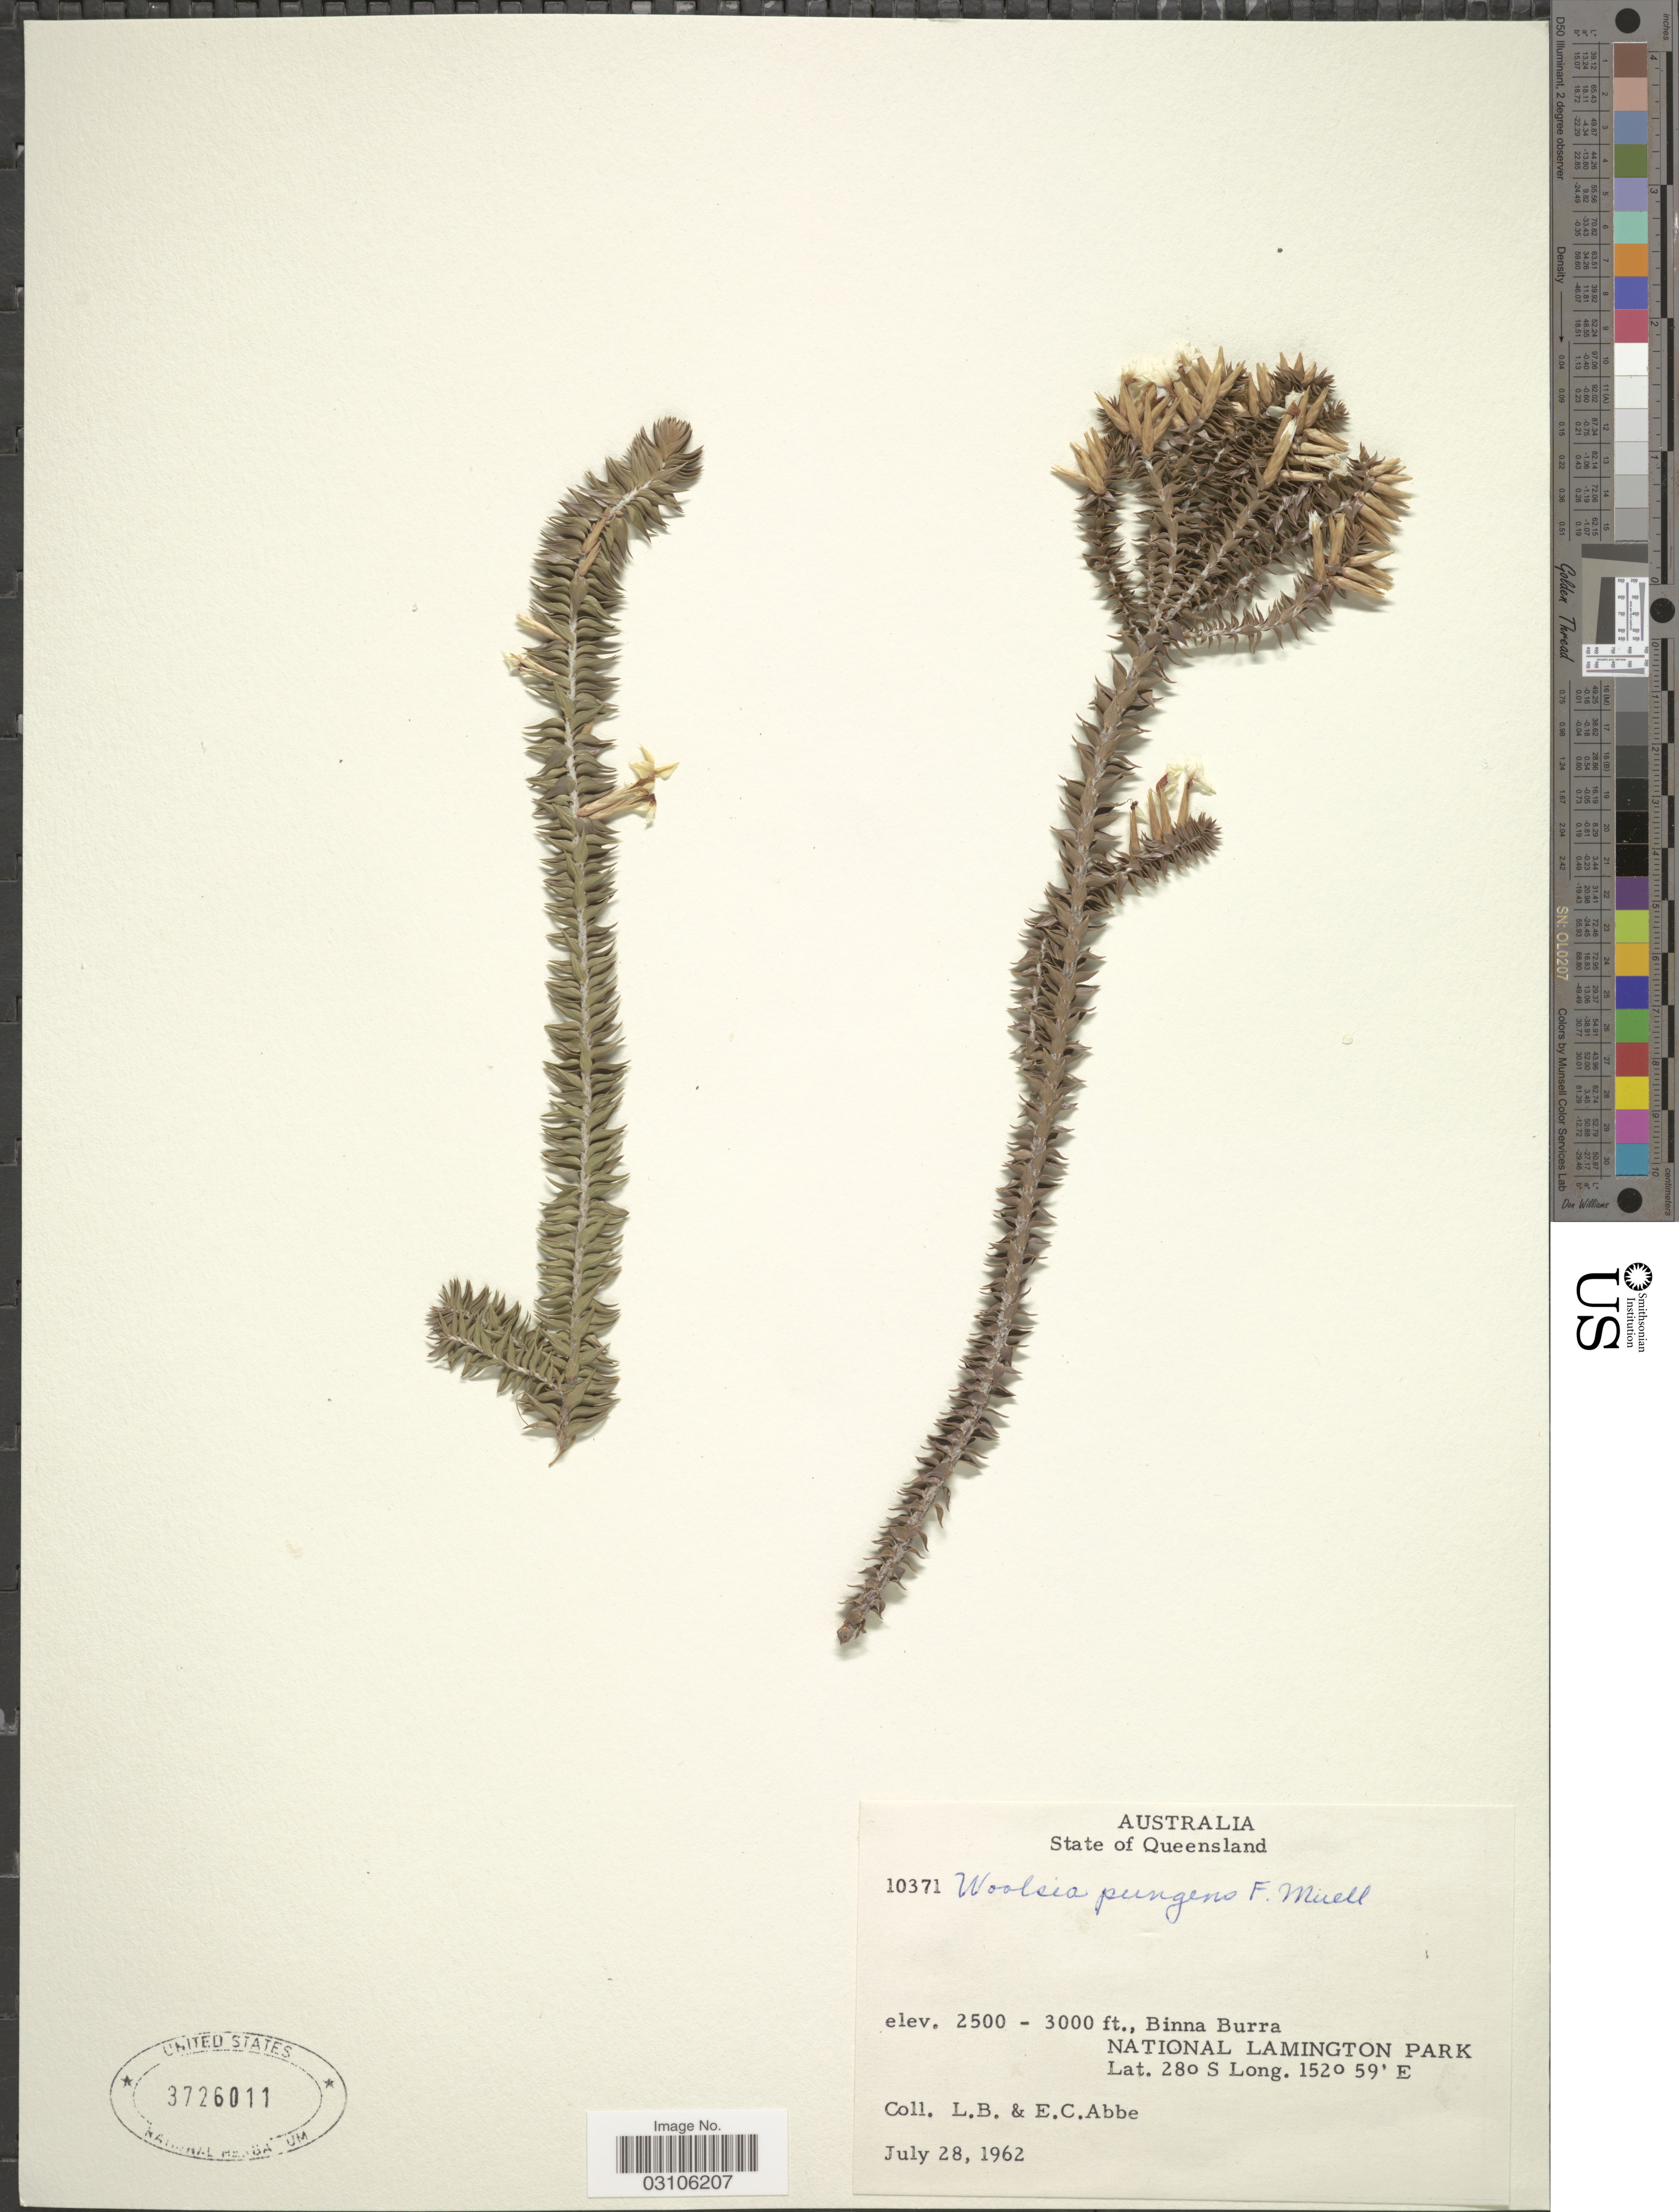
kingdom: Plantae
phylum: Tracheophyta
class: Magnoliopsida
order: Ericales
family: Ericaceae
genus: Woollsia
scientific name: Woollsia pungens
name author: (Cav.) F. Muell.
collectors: L. B. Abbe & E. C. Abbe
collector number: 10371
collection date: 1962-07-28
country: Australia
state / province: Queensland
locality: Binna Burra. National Lamington Park.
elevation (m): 762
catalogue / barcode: US 3726011